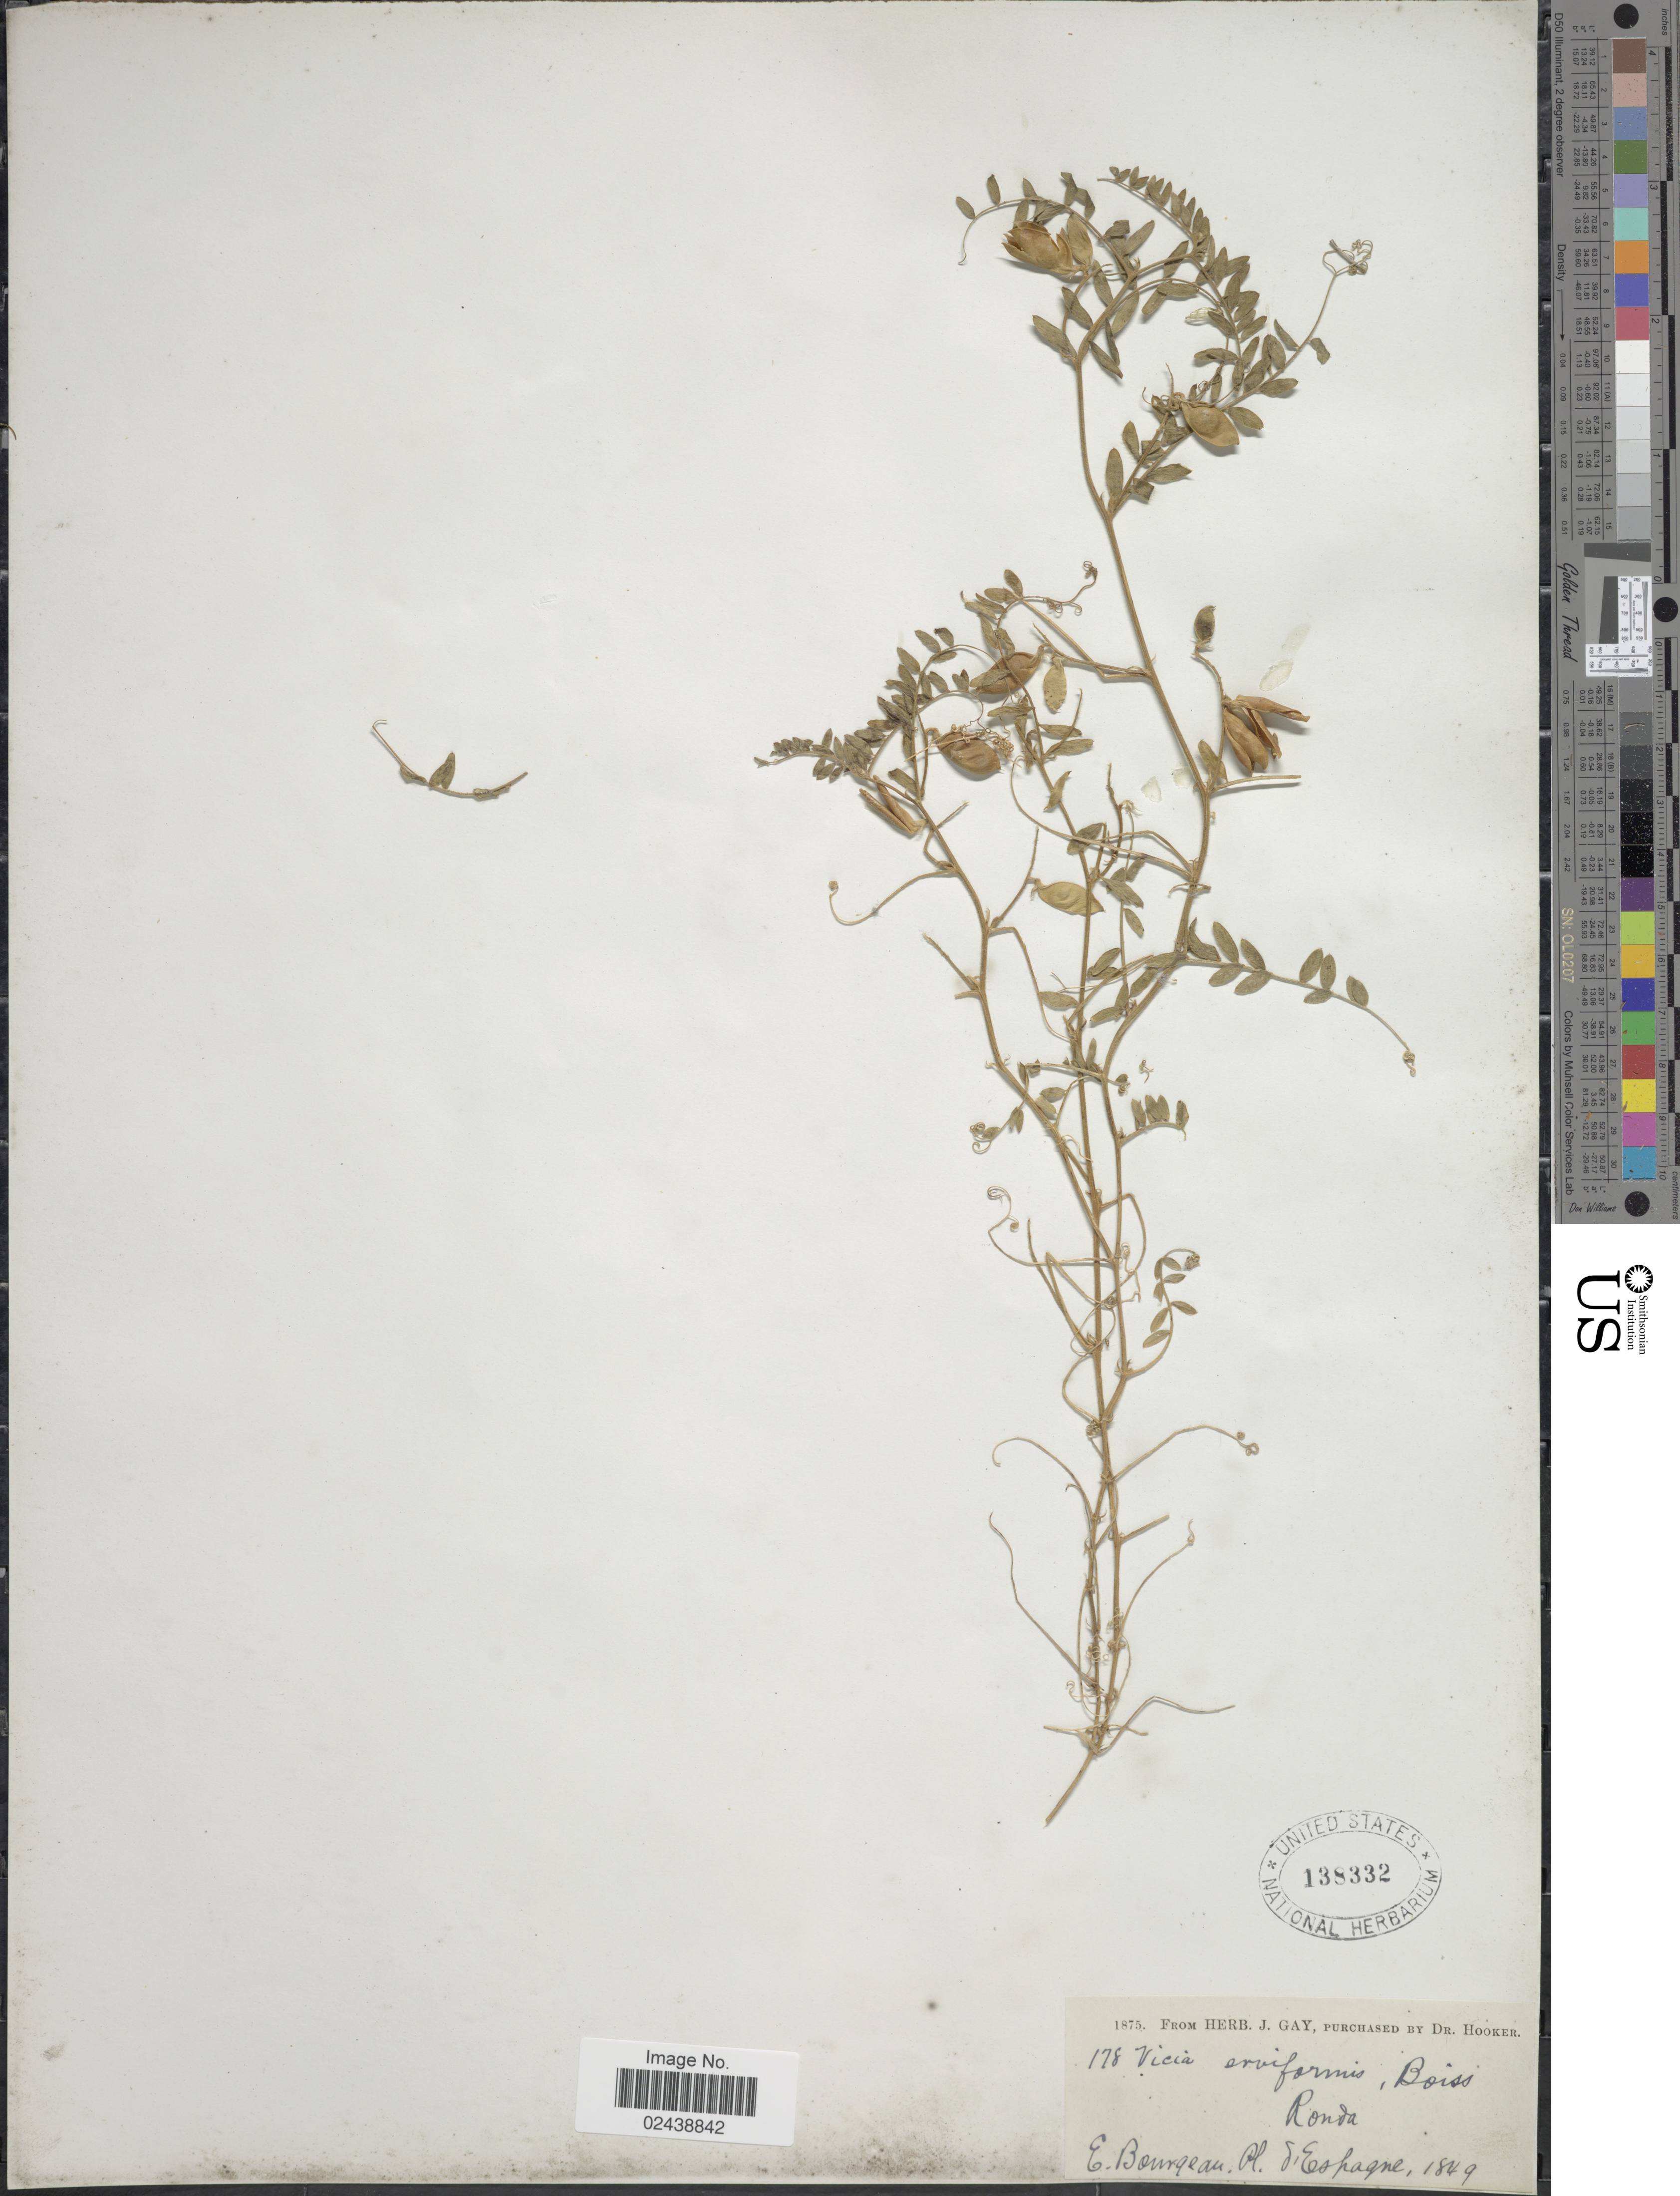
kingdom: Plantae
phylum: Tracheophyta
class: Magnoliopsida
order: Fabales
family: Fabaceae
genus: Vicia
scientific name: Vicia erviformis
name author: Winkl. ex Willk. & Lange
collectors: E. Bourgeau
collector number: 178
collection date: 1849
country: Spain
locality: Ronda. Espagne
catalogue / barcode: US 138332